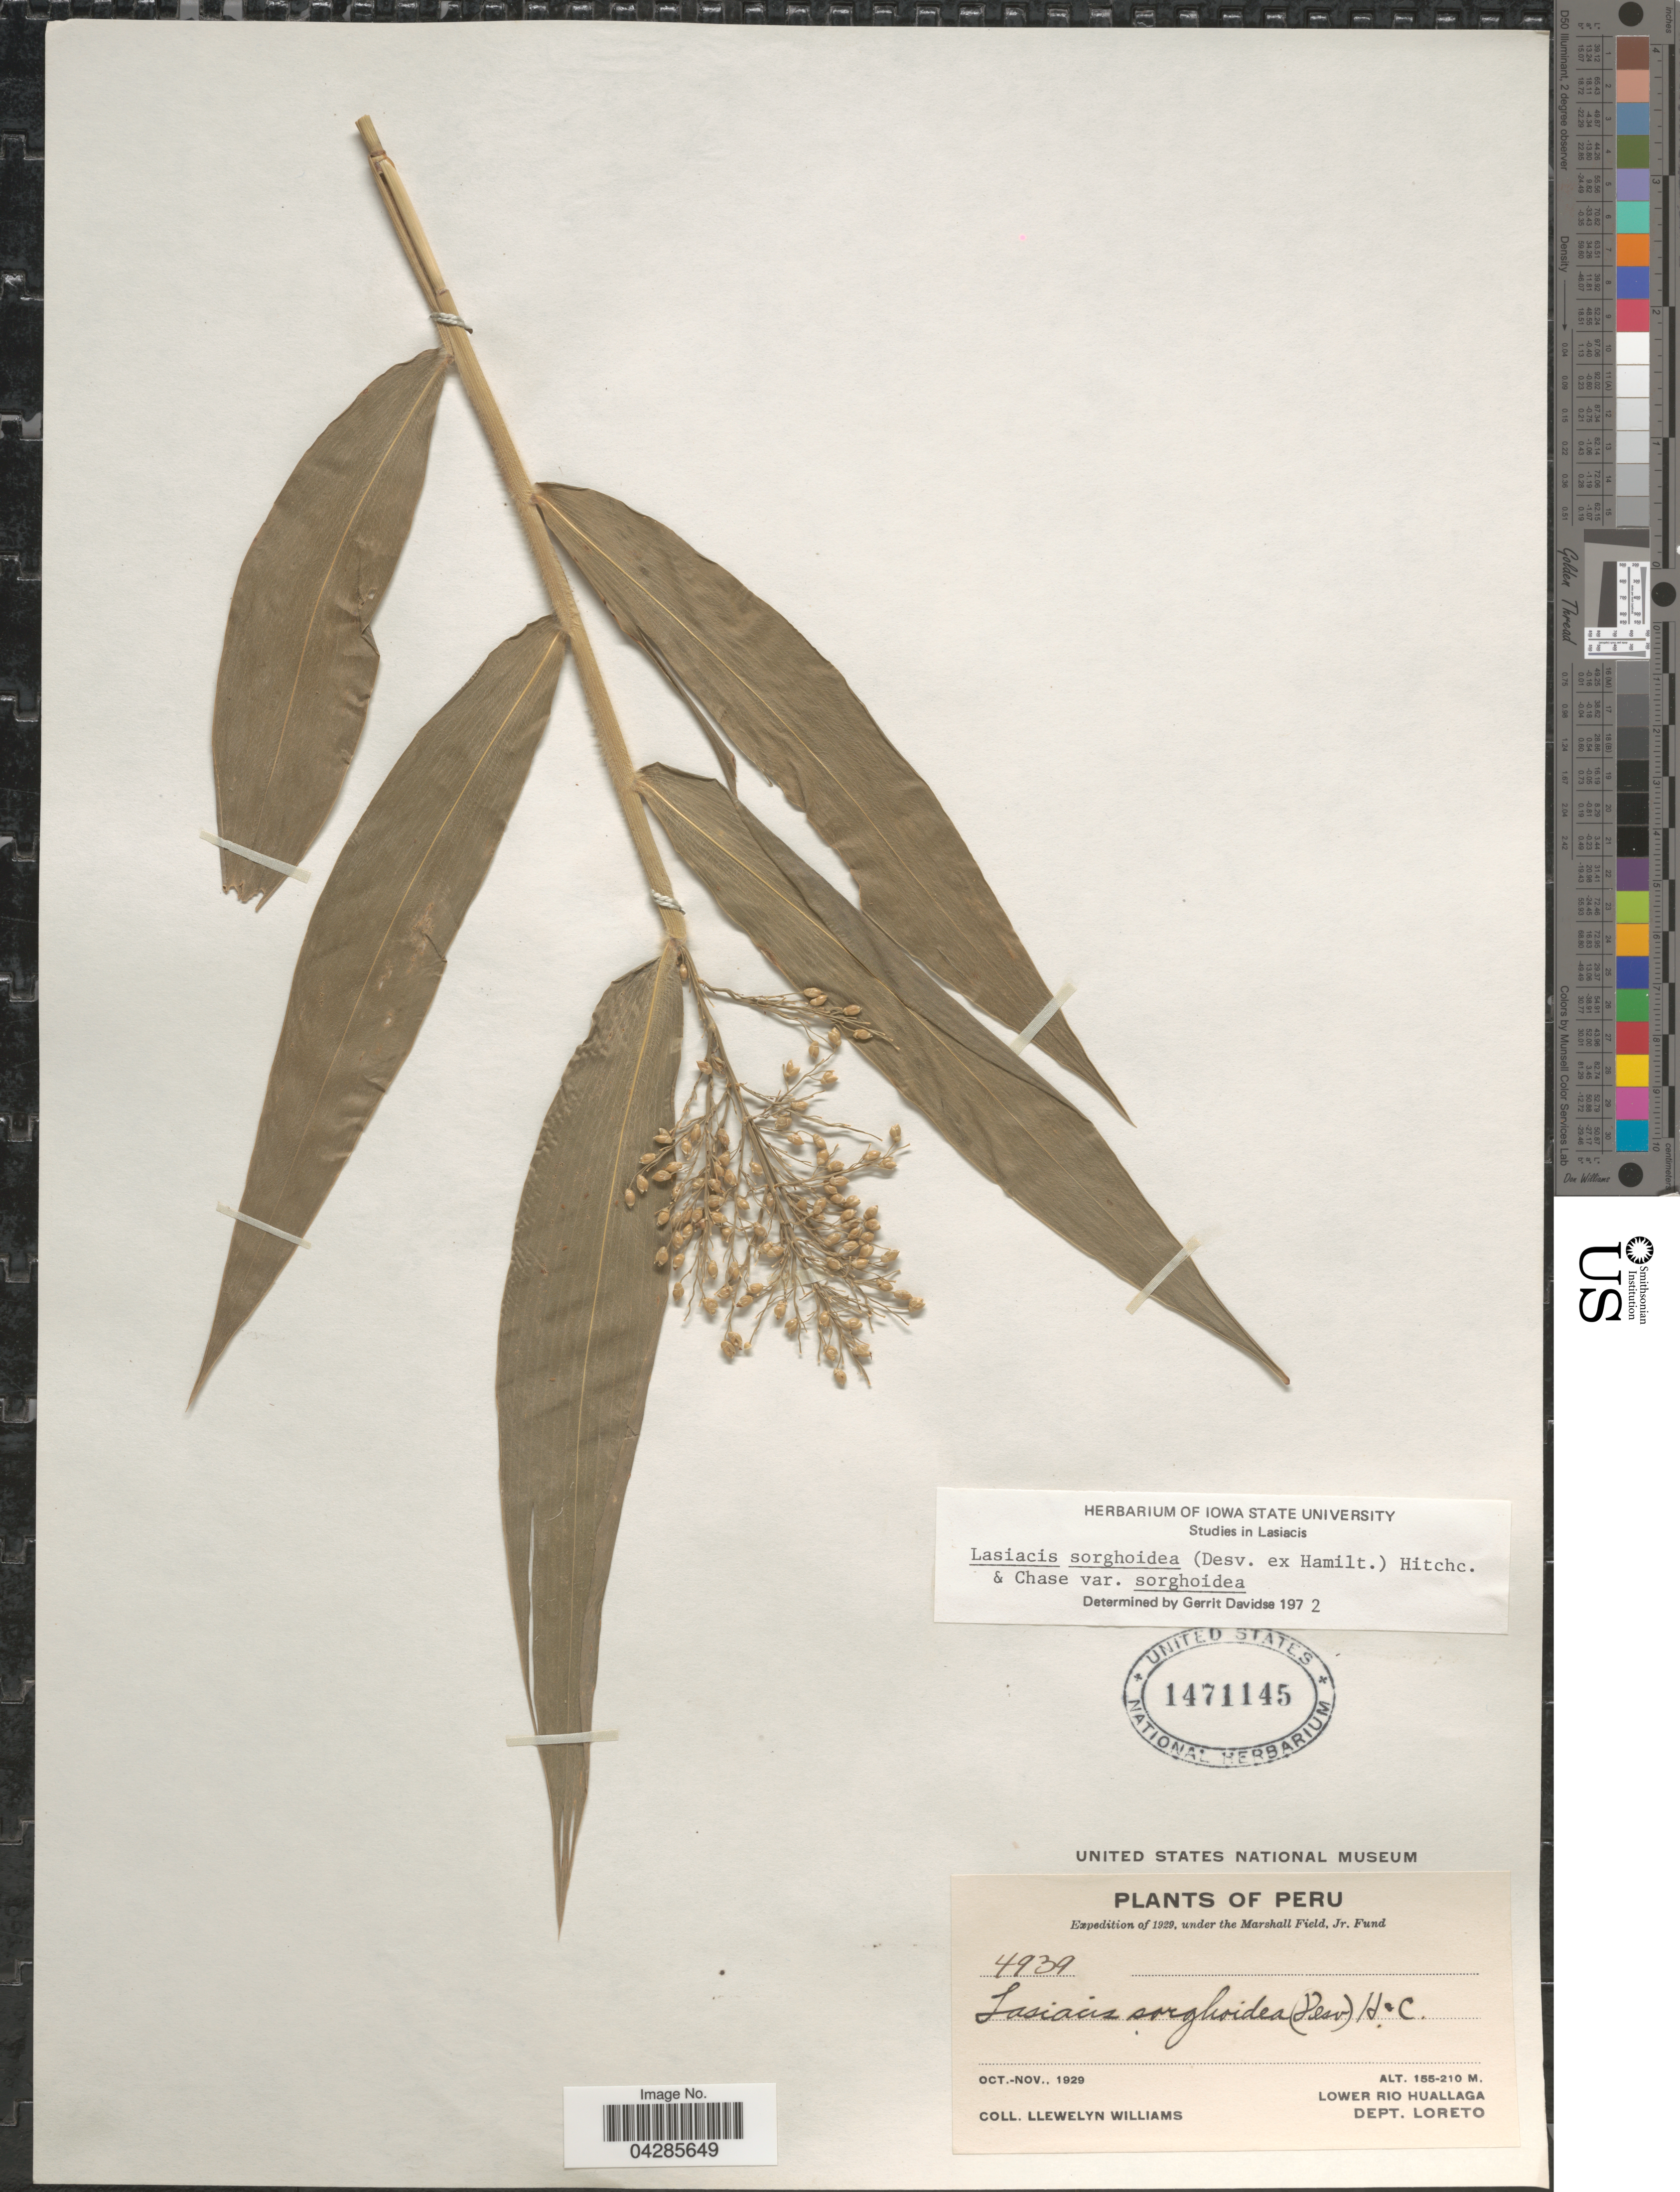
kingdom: Plantae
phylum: Tracheophyta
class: Liliopsida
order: Poales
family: Poaceae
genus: Lasiacis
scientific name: Lasiacis sorghoidea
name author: (Desv. ex Ham.) Hitchc. & Chase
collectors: Ll. Williams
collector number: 4939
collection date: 1929-10/1929-11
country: Peru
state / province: Loreto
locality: Expedition of 1929. Lower Rio Huallaga. Dept. Loreto.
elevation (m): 155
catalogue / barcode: US 1471145